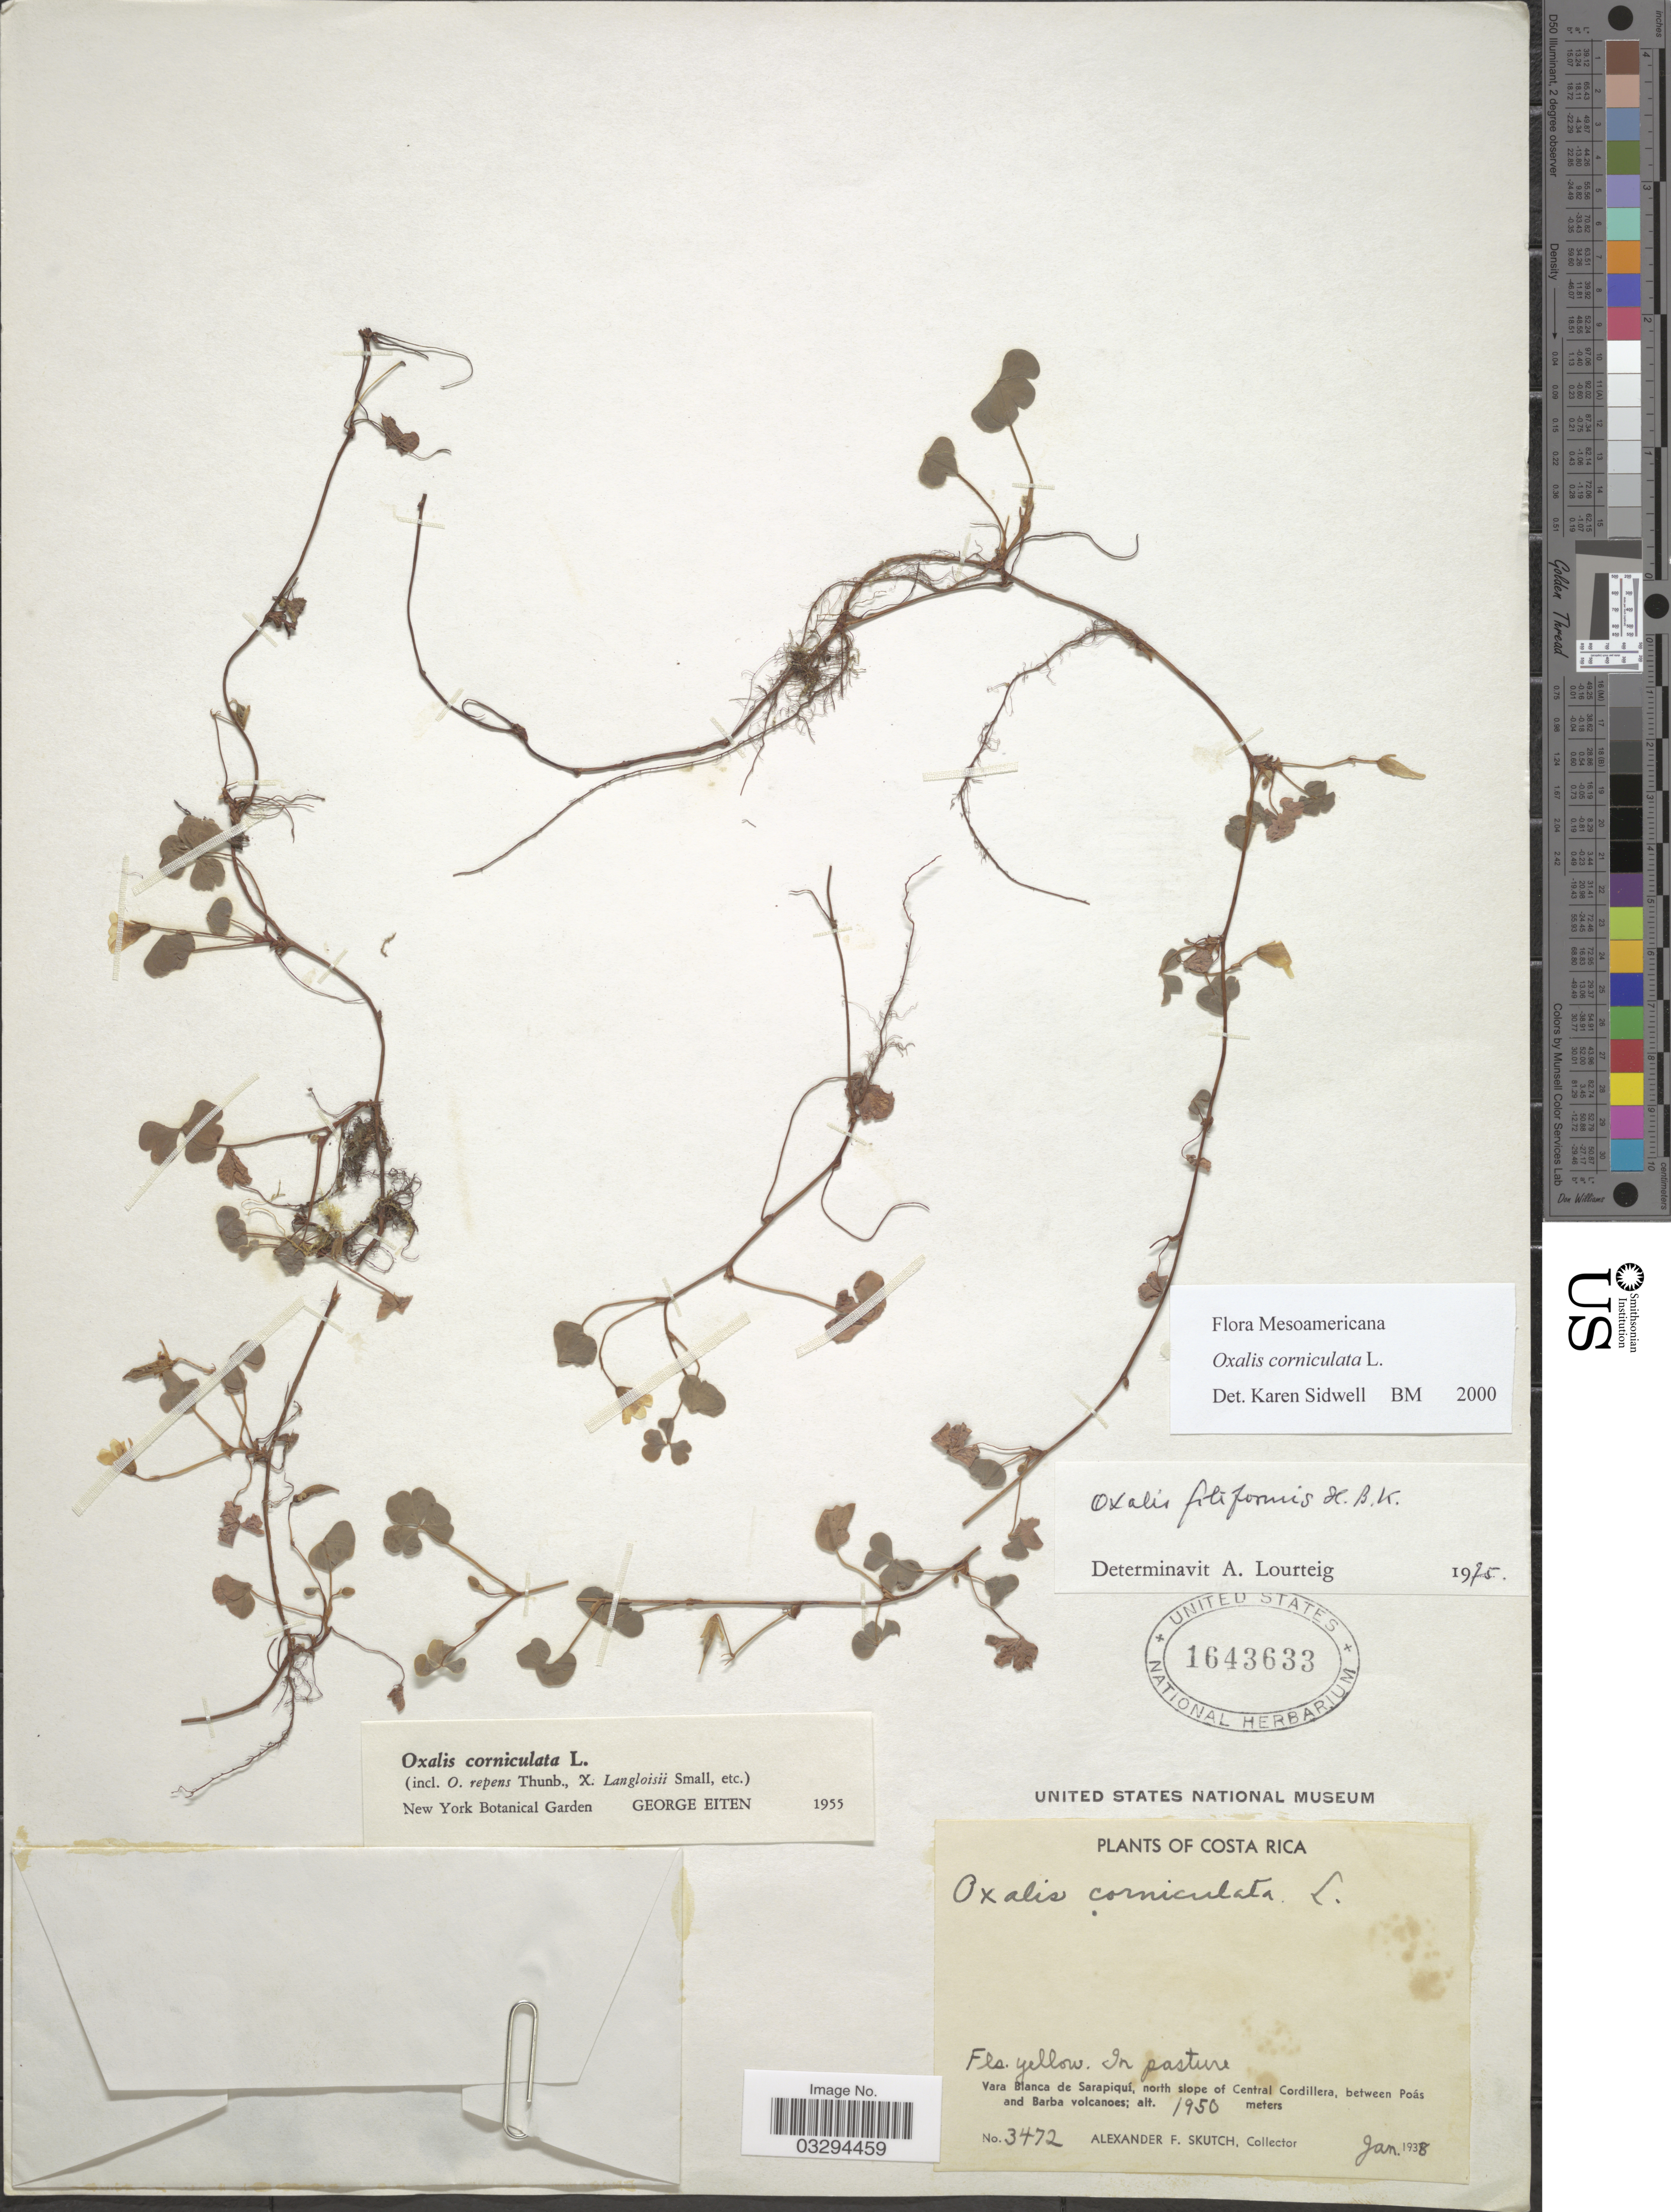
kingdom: Plantae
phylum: Tracheophyta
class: Magnoliopsida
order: Oxalidales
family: Oxalidaceae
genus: Oxalis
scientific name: Oxalis corniculata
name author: L.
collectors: A. F. Skutch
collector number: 3472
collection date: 1938-01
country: Costa Rica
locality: Vara Blanca de Sarapiquí, north slope of Central Cordillera, between Poás and Barba volcanoes.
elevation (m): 1950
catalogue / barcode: US 1643633